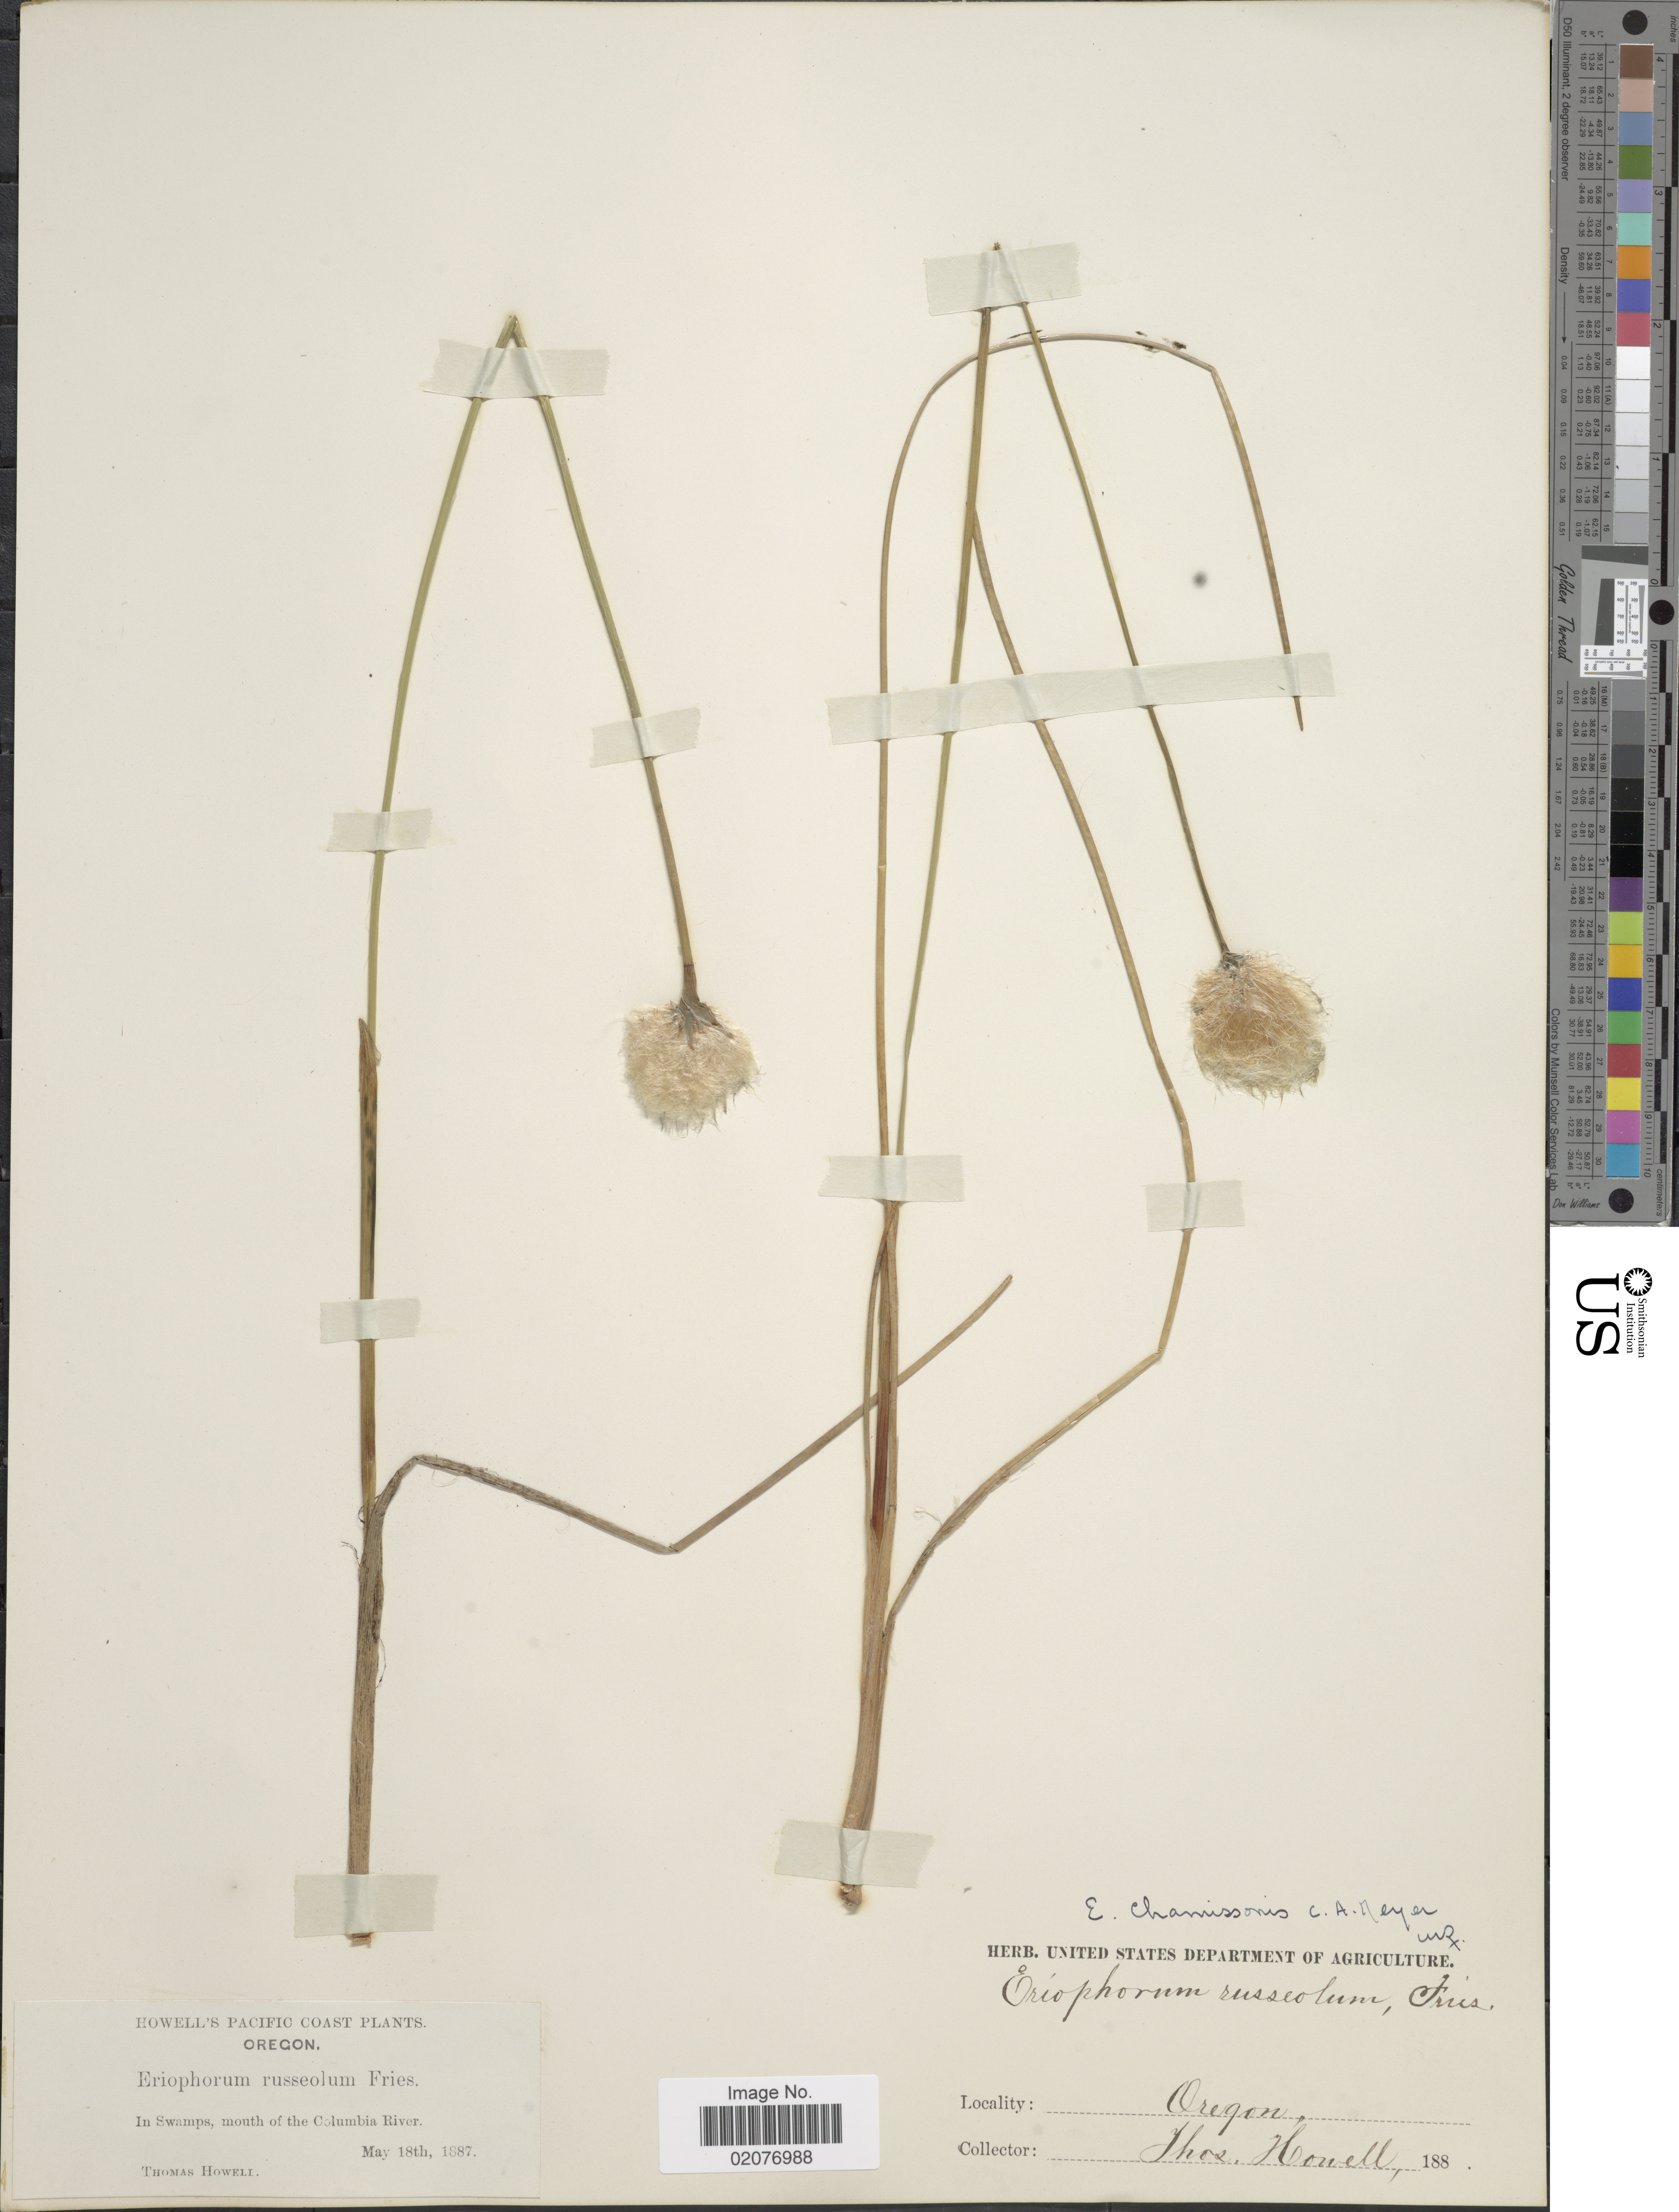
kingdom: Plantae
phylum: Tracheophyta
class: Liliopsida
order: Poales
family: Cyperaceae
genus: Eriophorum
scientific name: Eriophorum chamissonis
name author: C.A. Mey.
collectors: T. Howell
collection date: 1887-05-18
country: United States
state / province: Oregon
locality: Pacific Coast, In Swamps, mouth of the Columbia River